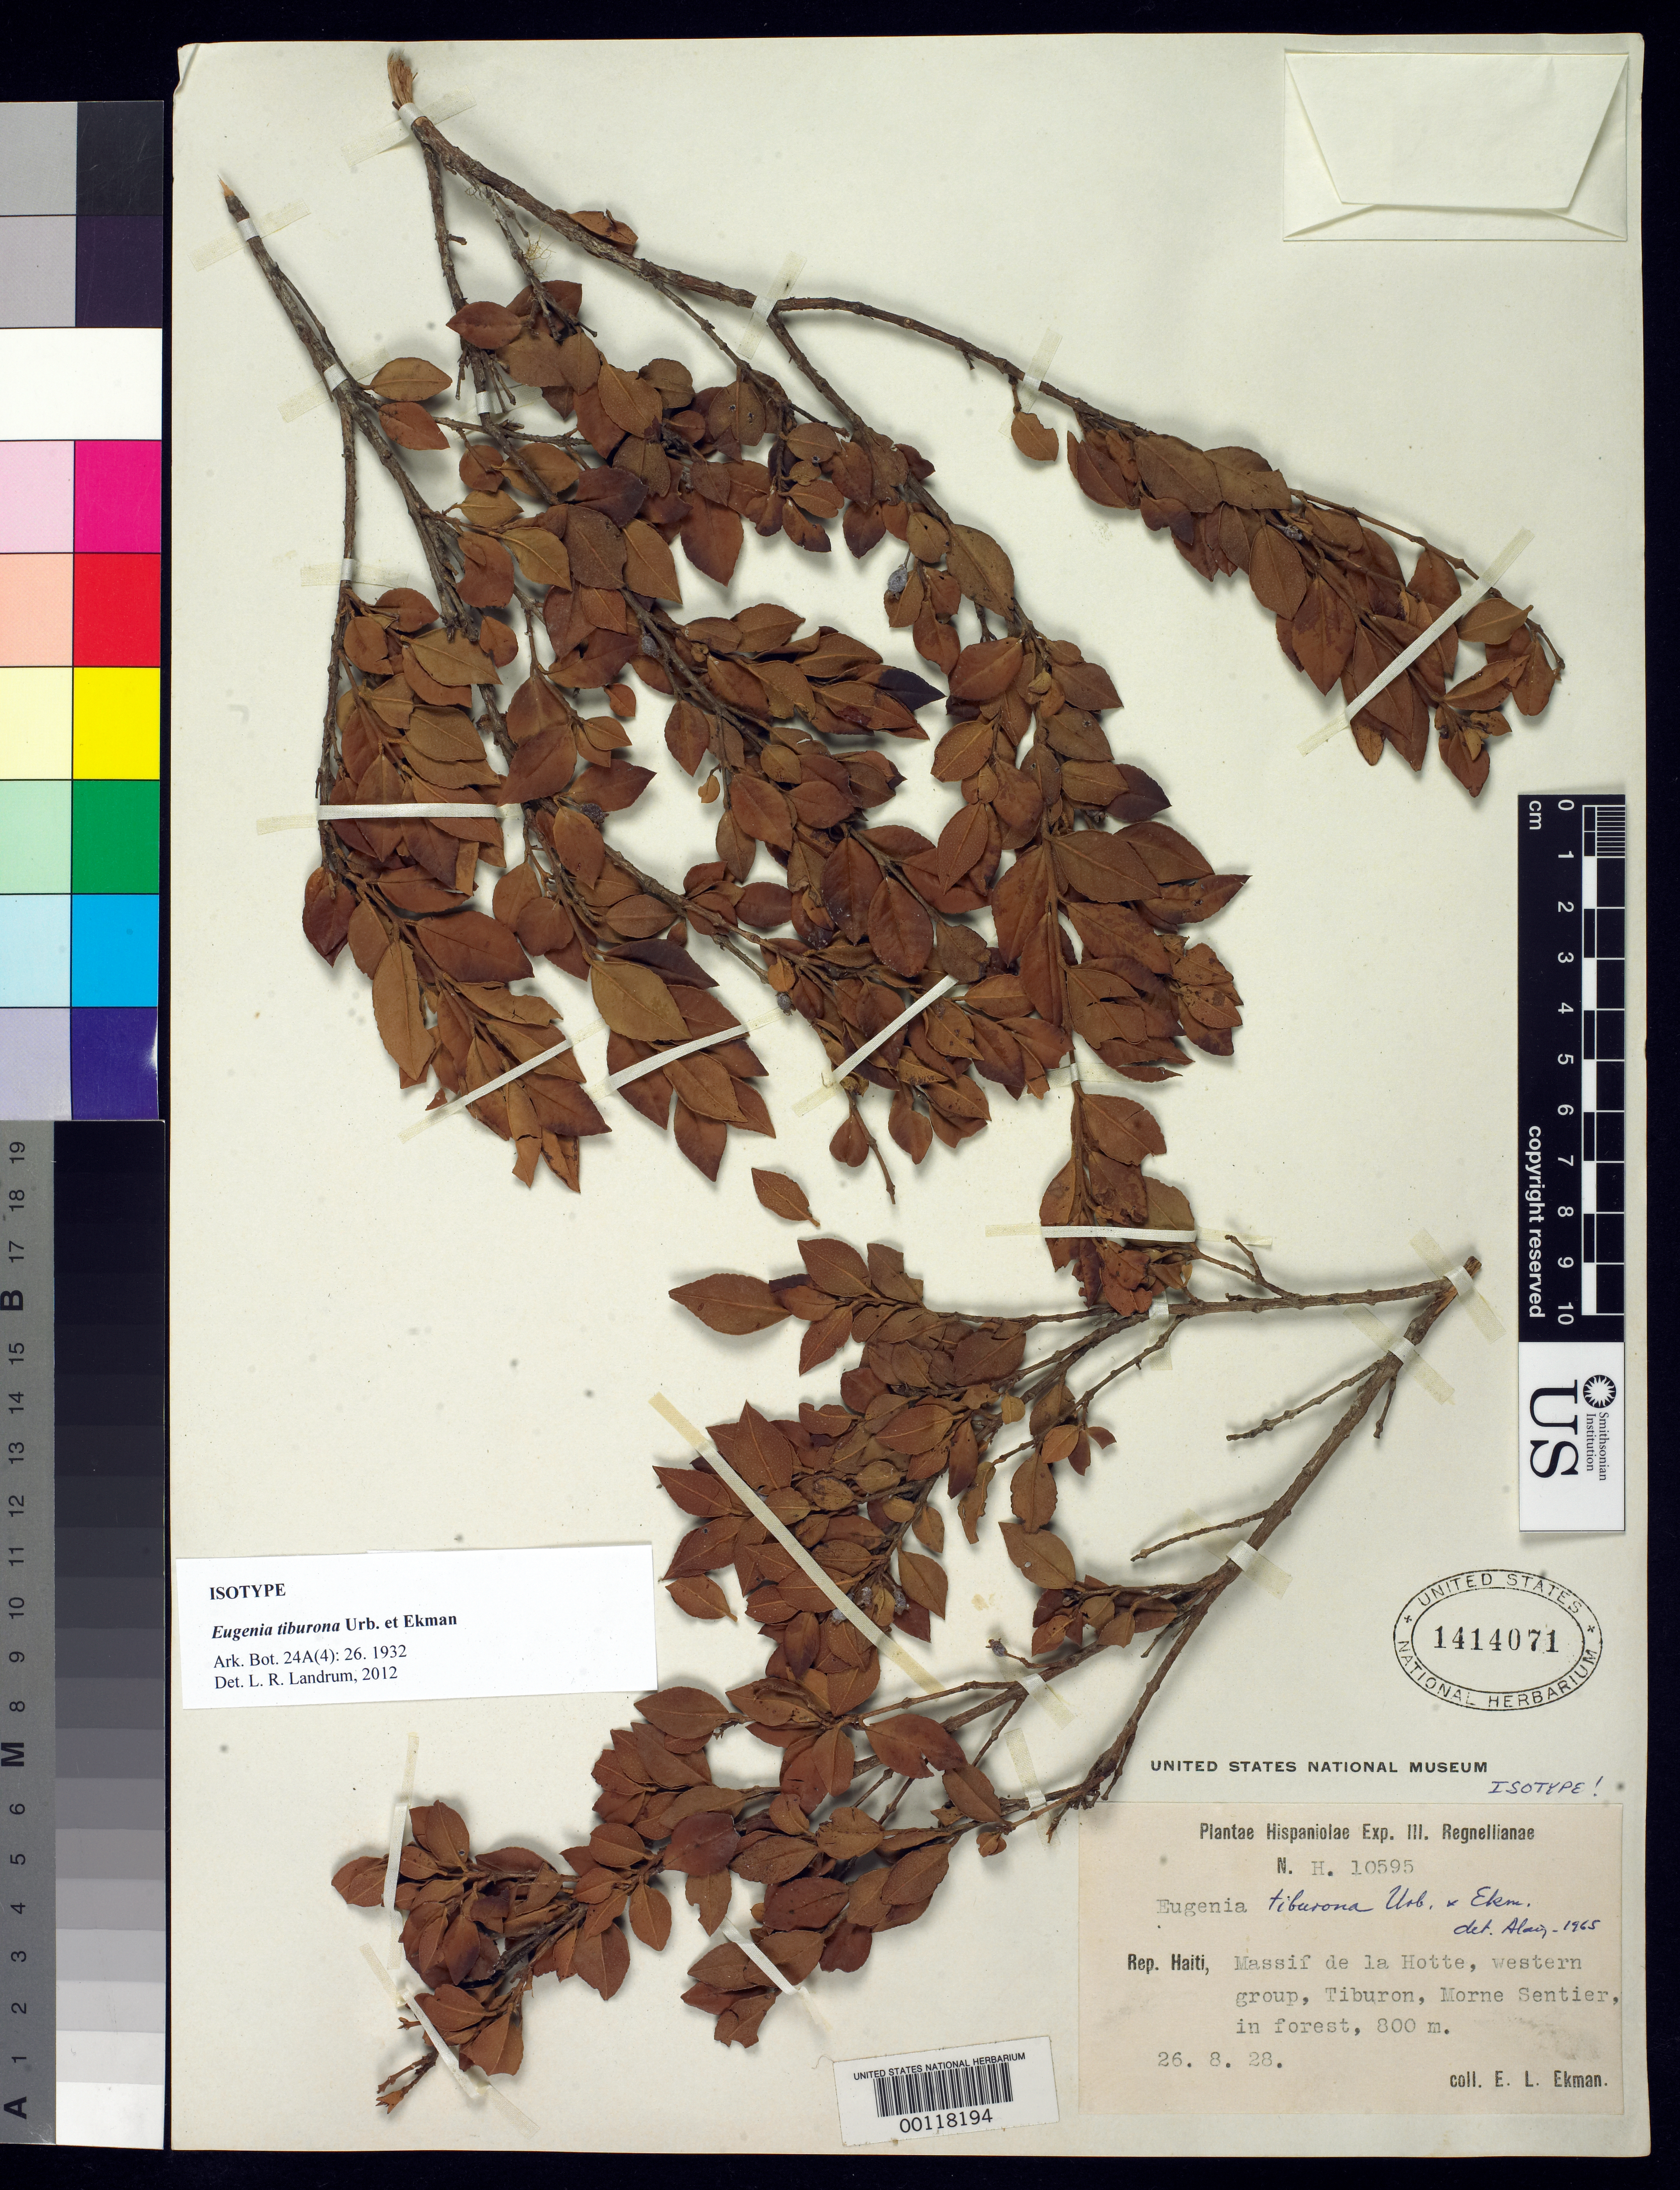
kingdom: Plantae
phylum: Tracheophyta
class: Magnoliopsida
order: Myrtales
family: Myrtaceae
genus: Eugenia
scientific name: Eugenia tiburona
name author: Urb. & Ekman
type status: Isotype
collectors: E. L. Ekman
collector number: H 10595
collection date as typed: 26 Aug 1928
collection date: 1928-08-26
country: Haiti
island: Hispaniola Island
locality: Massif de La Hotte, Tiburon, Morne Sentier.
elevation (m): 800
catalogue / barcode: US 1414071